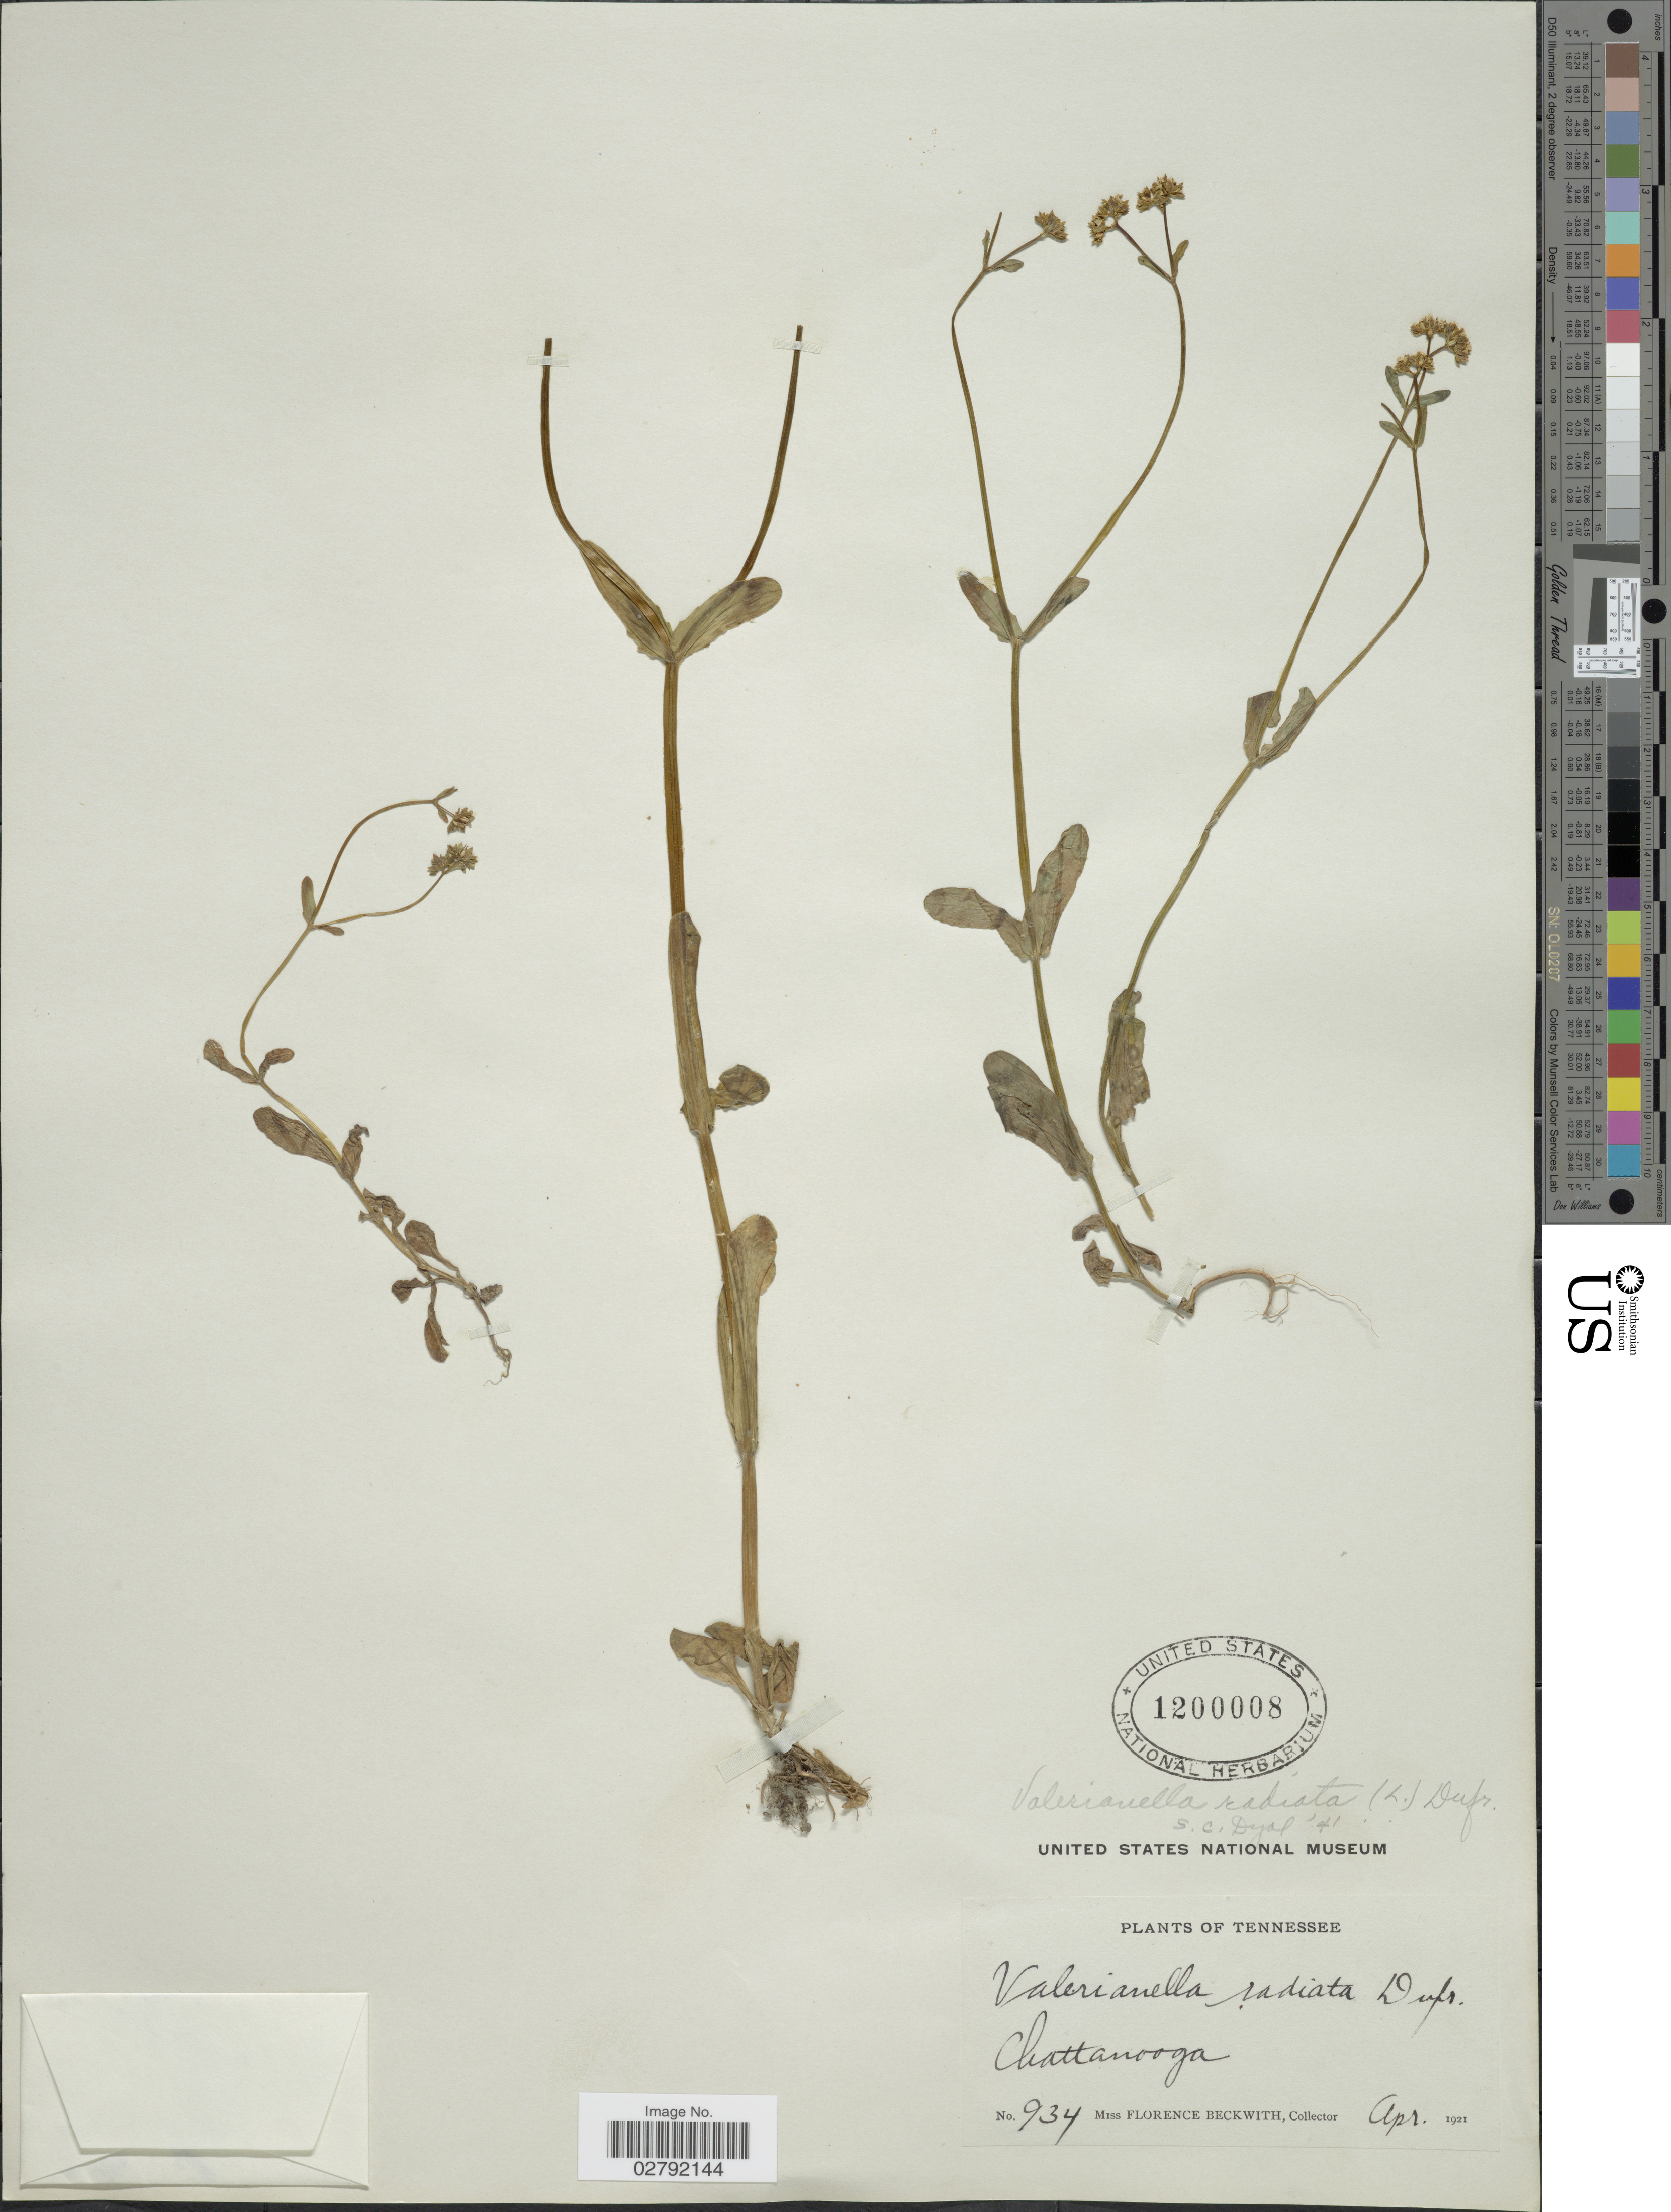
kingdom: Plantae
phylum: Tracheophyta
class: Magnoliopsida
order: Dipsacales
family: Caprifoliaceae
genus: Valerianella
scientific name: Valerianella radiata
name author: (L.) Dufr.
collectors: F. Beckwith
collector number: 934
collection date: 1921-04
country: United States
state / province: Tennessee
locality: Chattanooga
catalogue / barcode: US 1200008